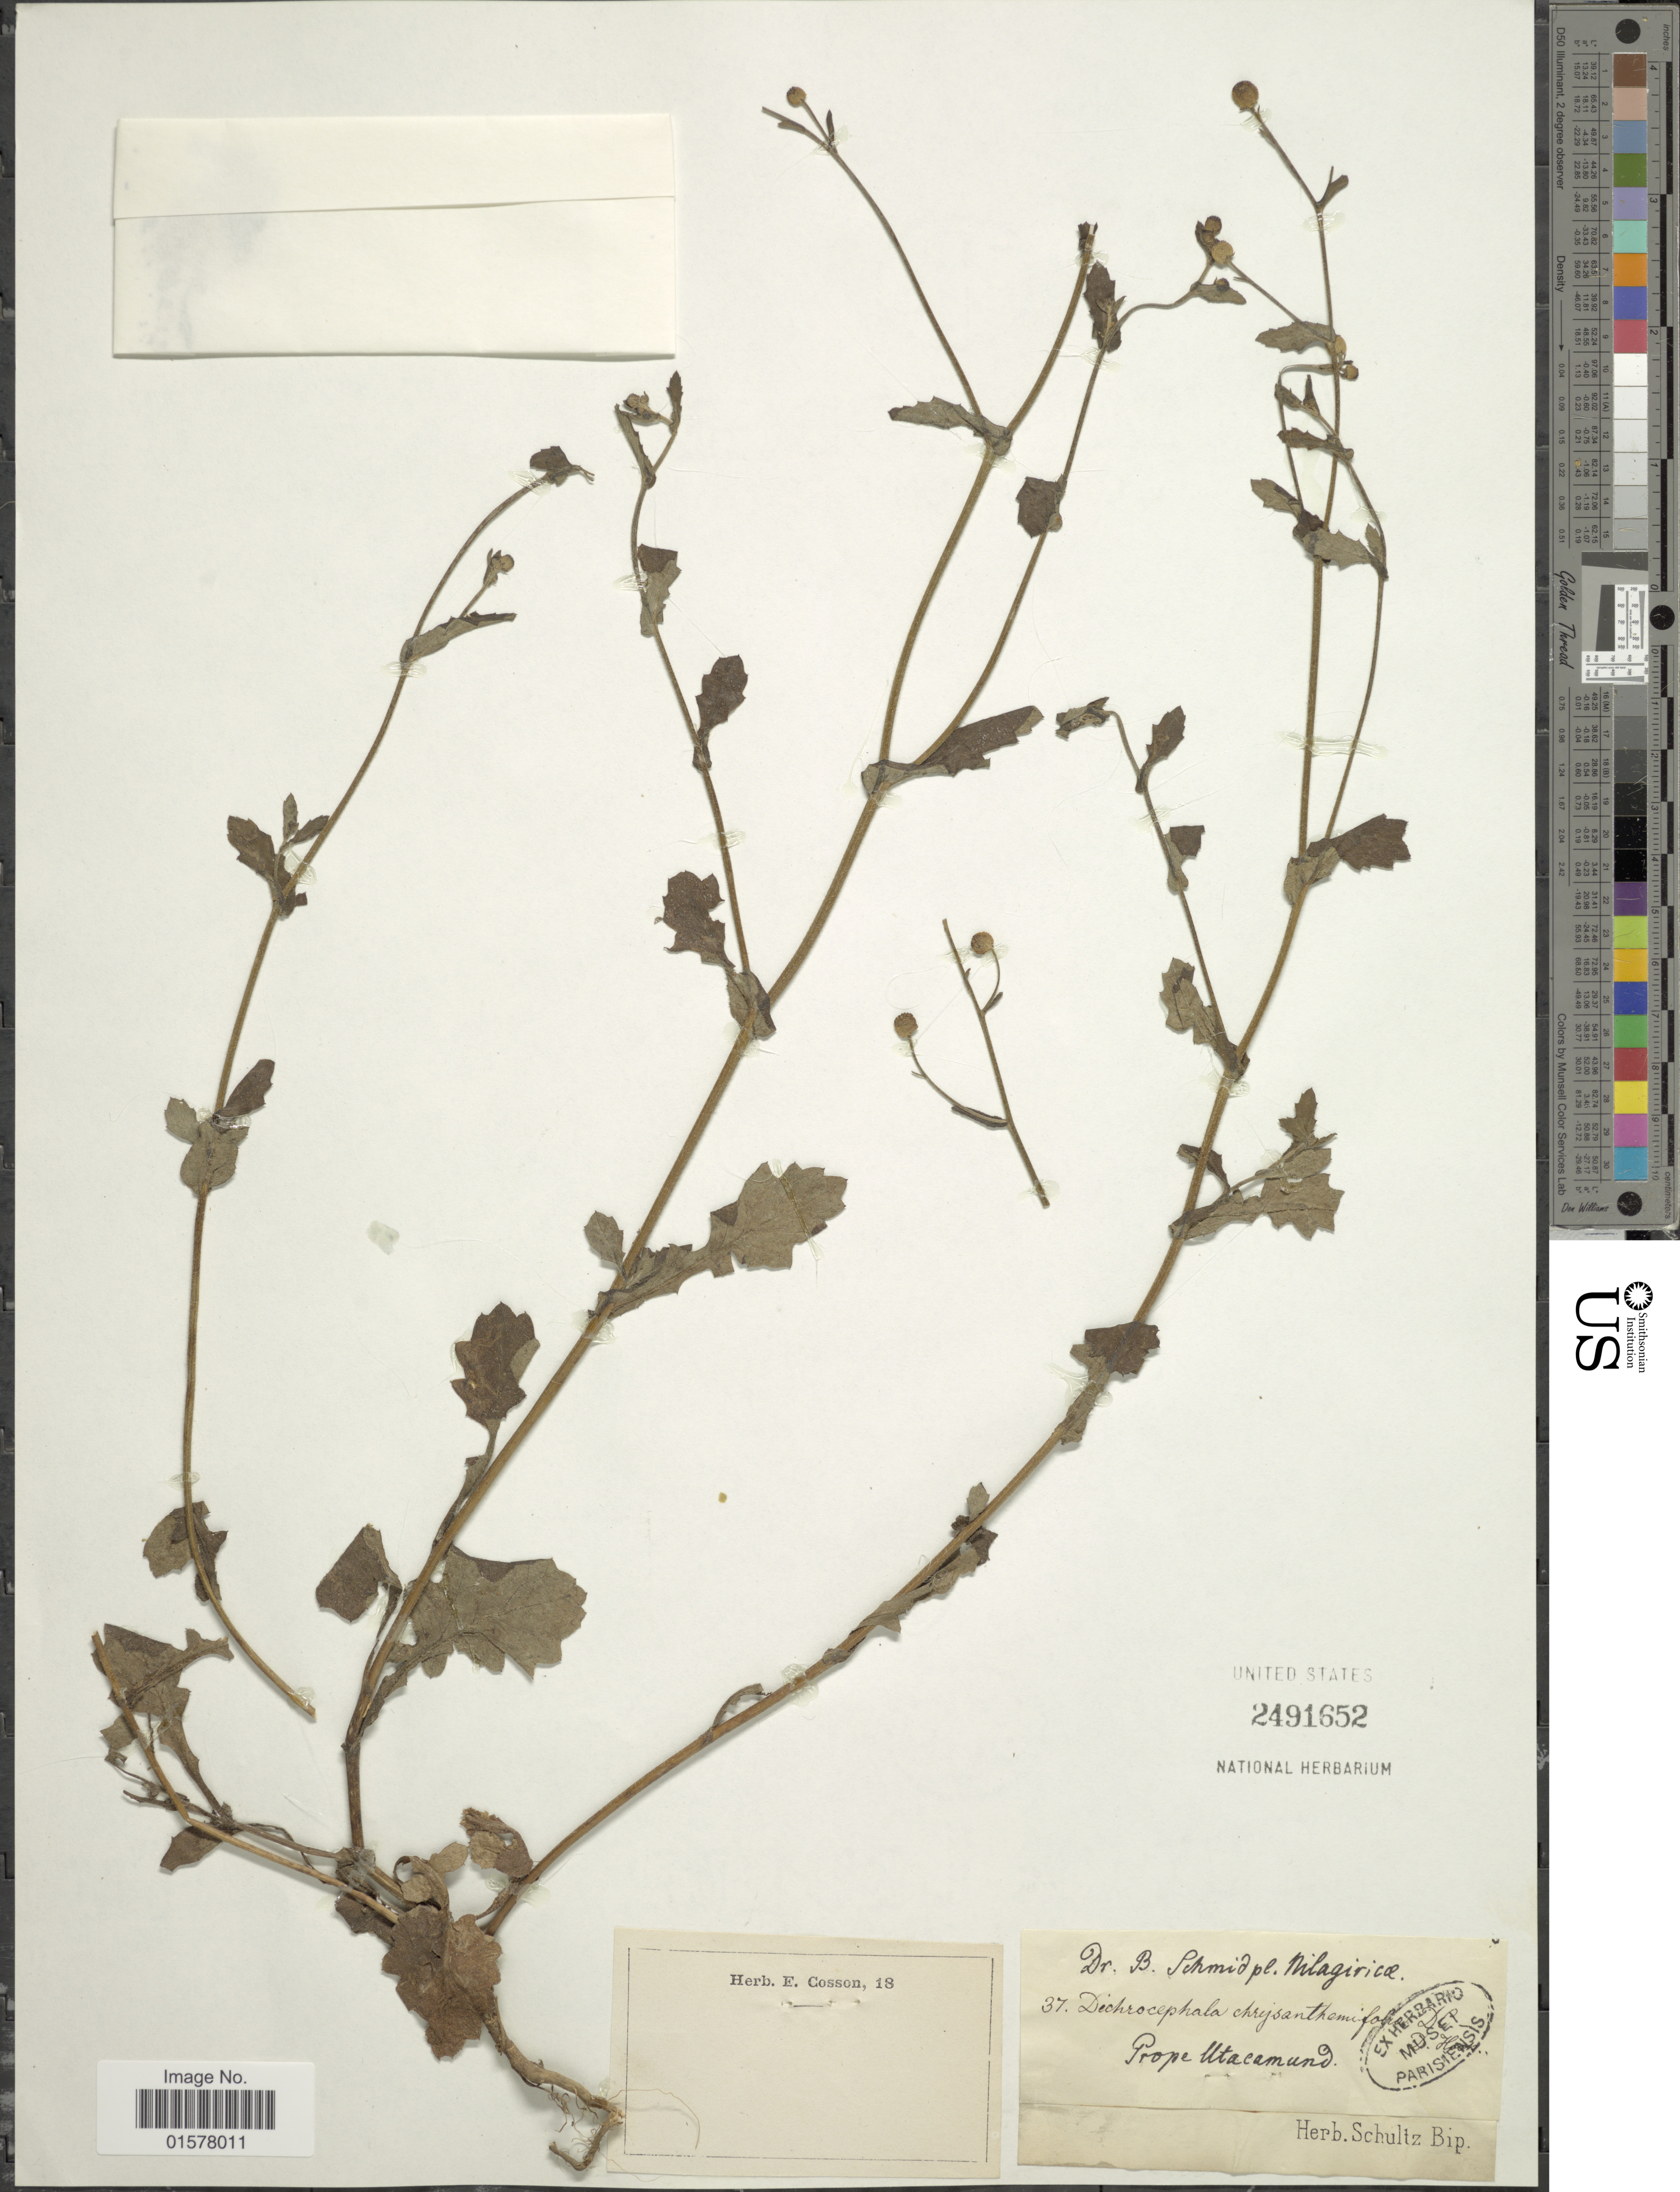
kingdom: Plantae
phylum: Tracheophyta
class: Magnoliopsida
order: Asterales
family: Asteraceae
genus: Dichrocephala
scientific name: Dichrocephala chrysanthemifolia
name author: (Blume) DC.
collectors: B. Schmid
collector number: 37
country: India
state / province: Tamil Nadu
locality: Prope Utacamund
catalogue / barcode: US 2491652